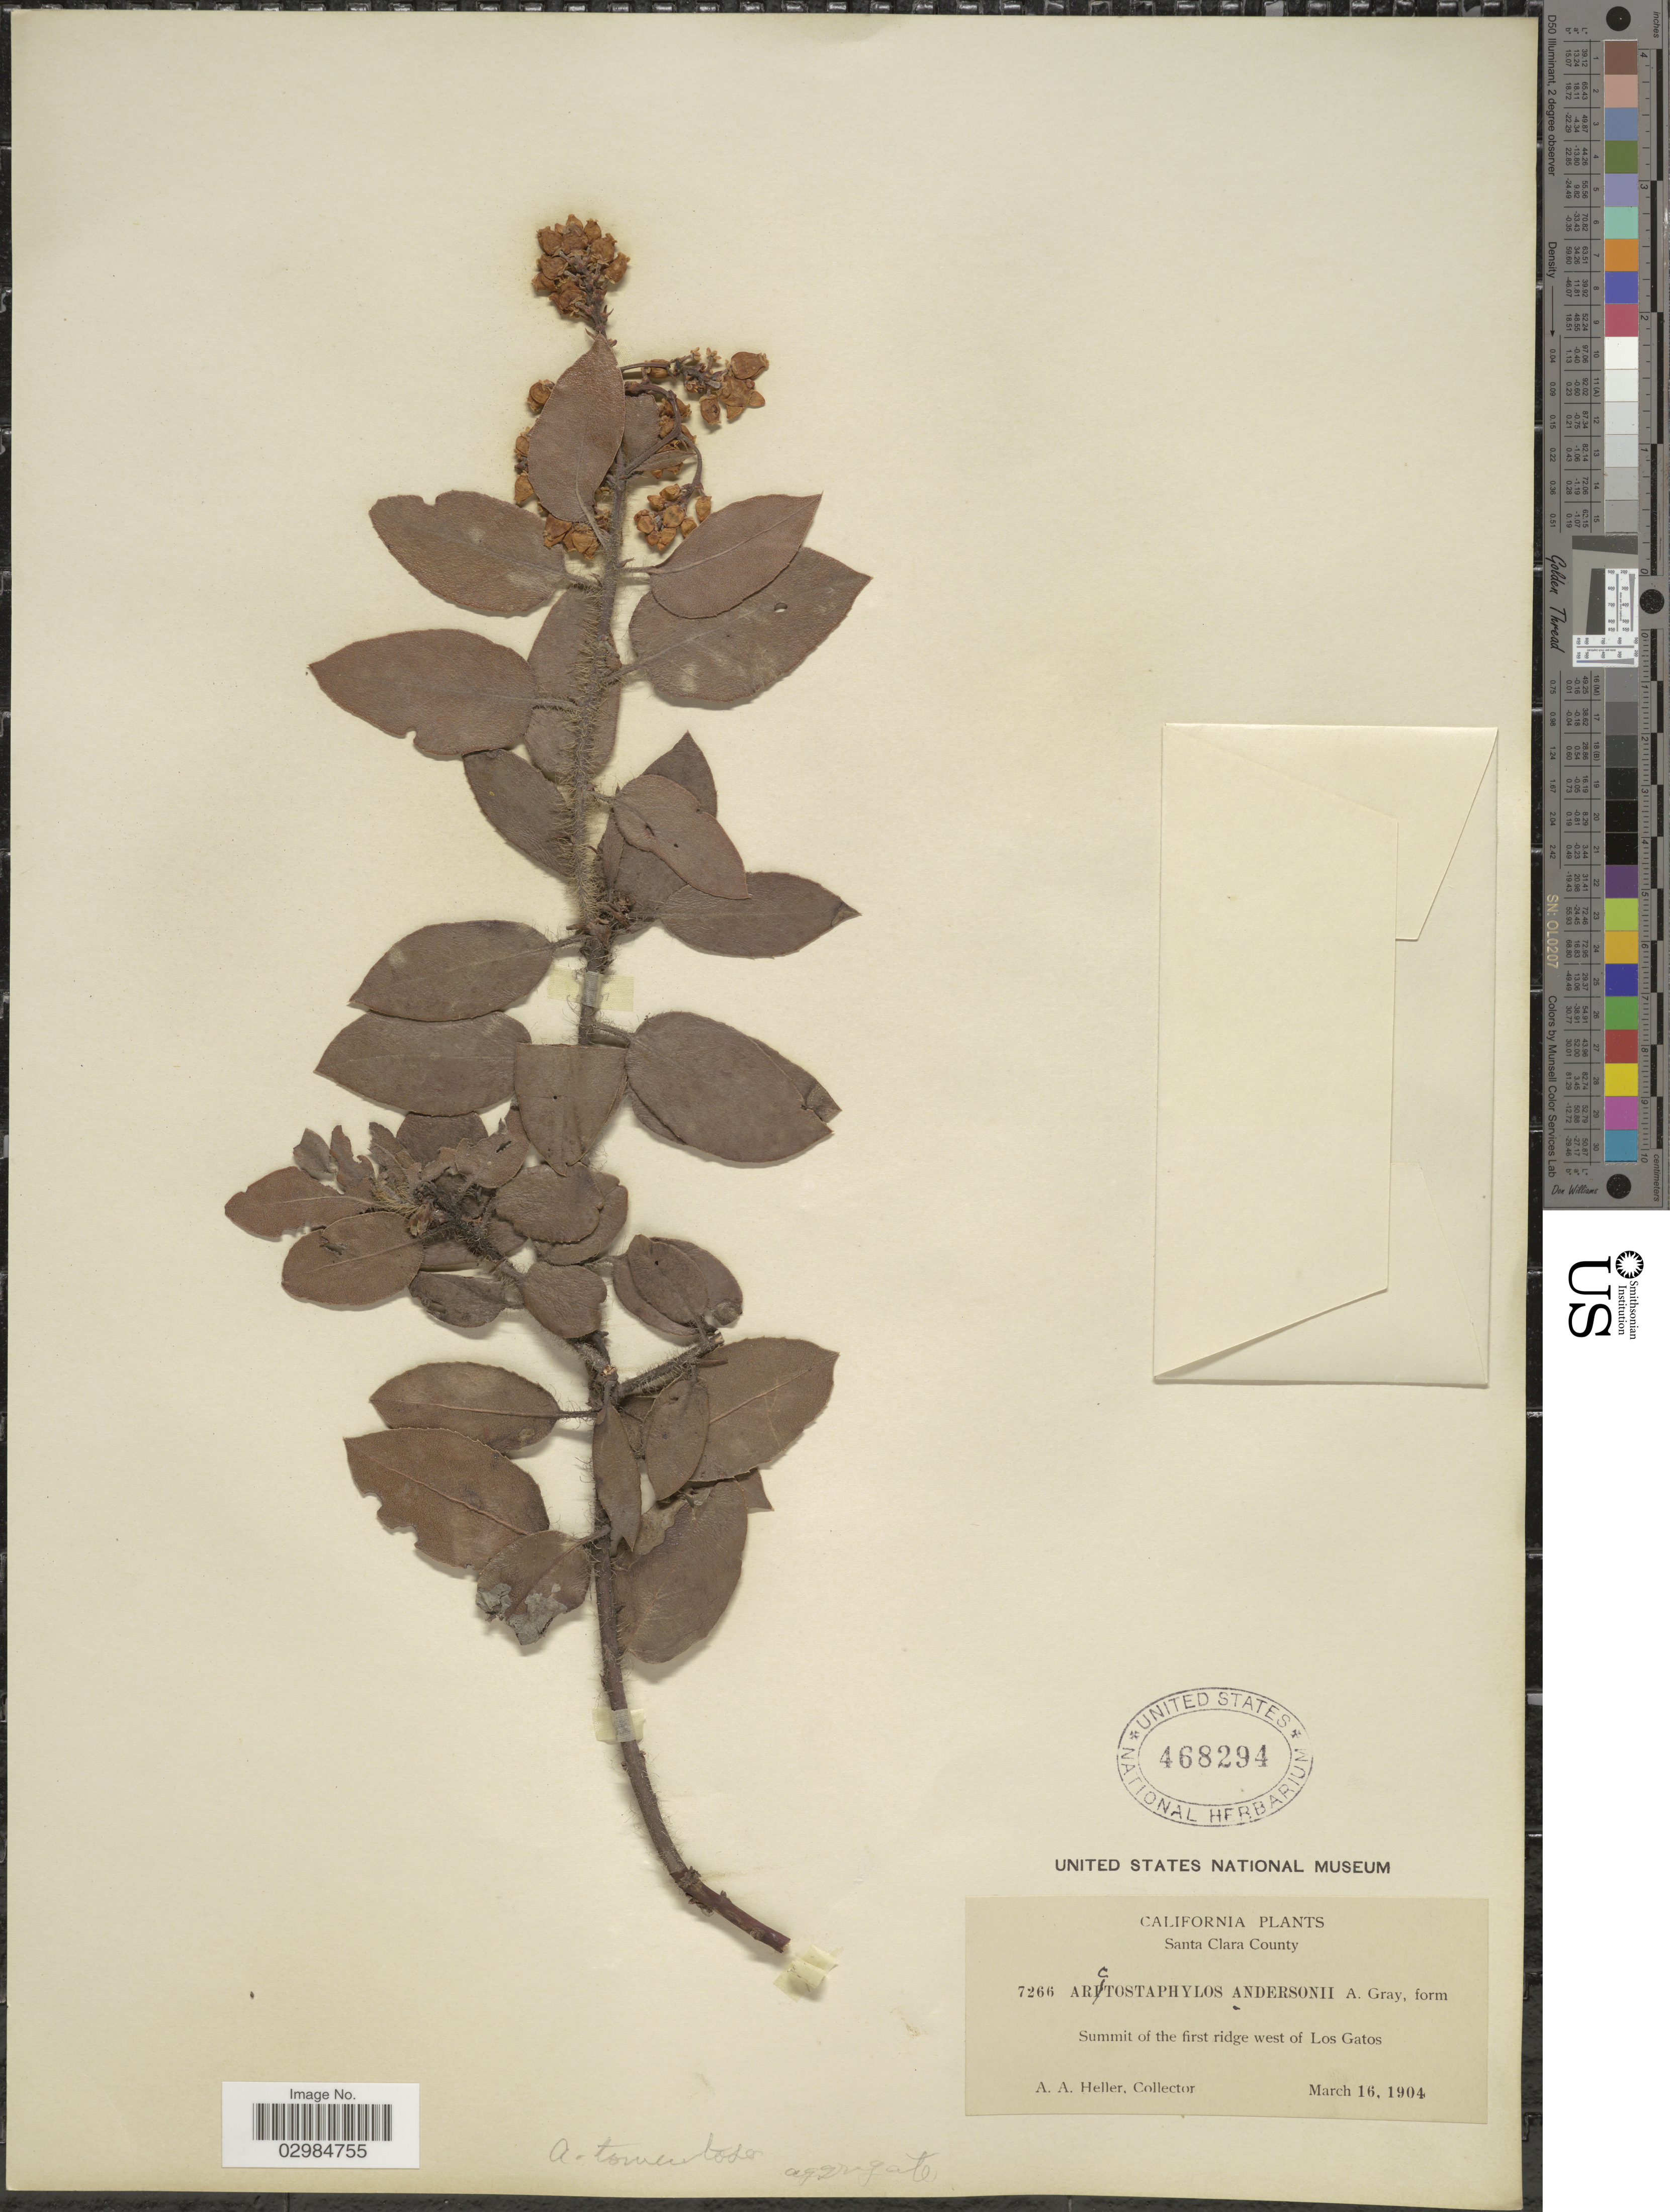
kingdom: Plantae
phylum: Tracheophyta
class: Magnoliopsida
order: Ericales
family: Ericaceae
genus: Arctostaphylos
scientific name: Arctostaphylos tomentosa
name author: (Pursh) Lindl.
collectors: A. A. Heller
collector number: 7266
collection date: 1904-03-16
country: United States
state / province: California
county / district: Santa Clara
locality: Santa Clara County. Summit of the first ridge west of Los Gatos.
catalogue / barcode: US 468294